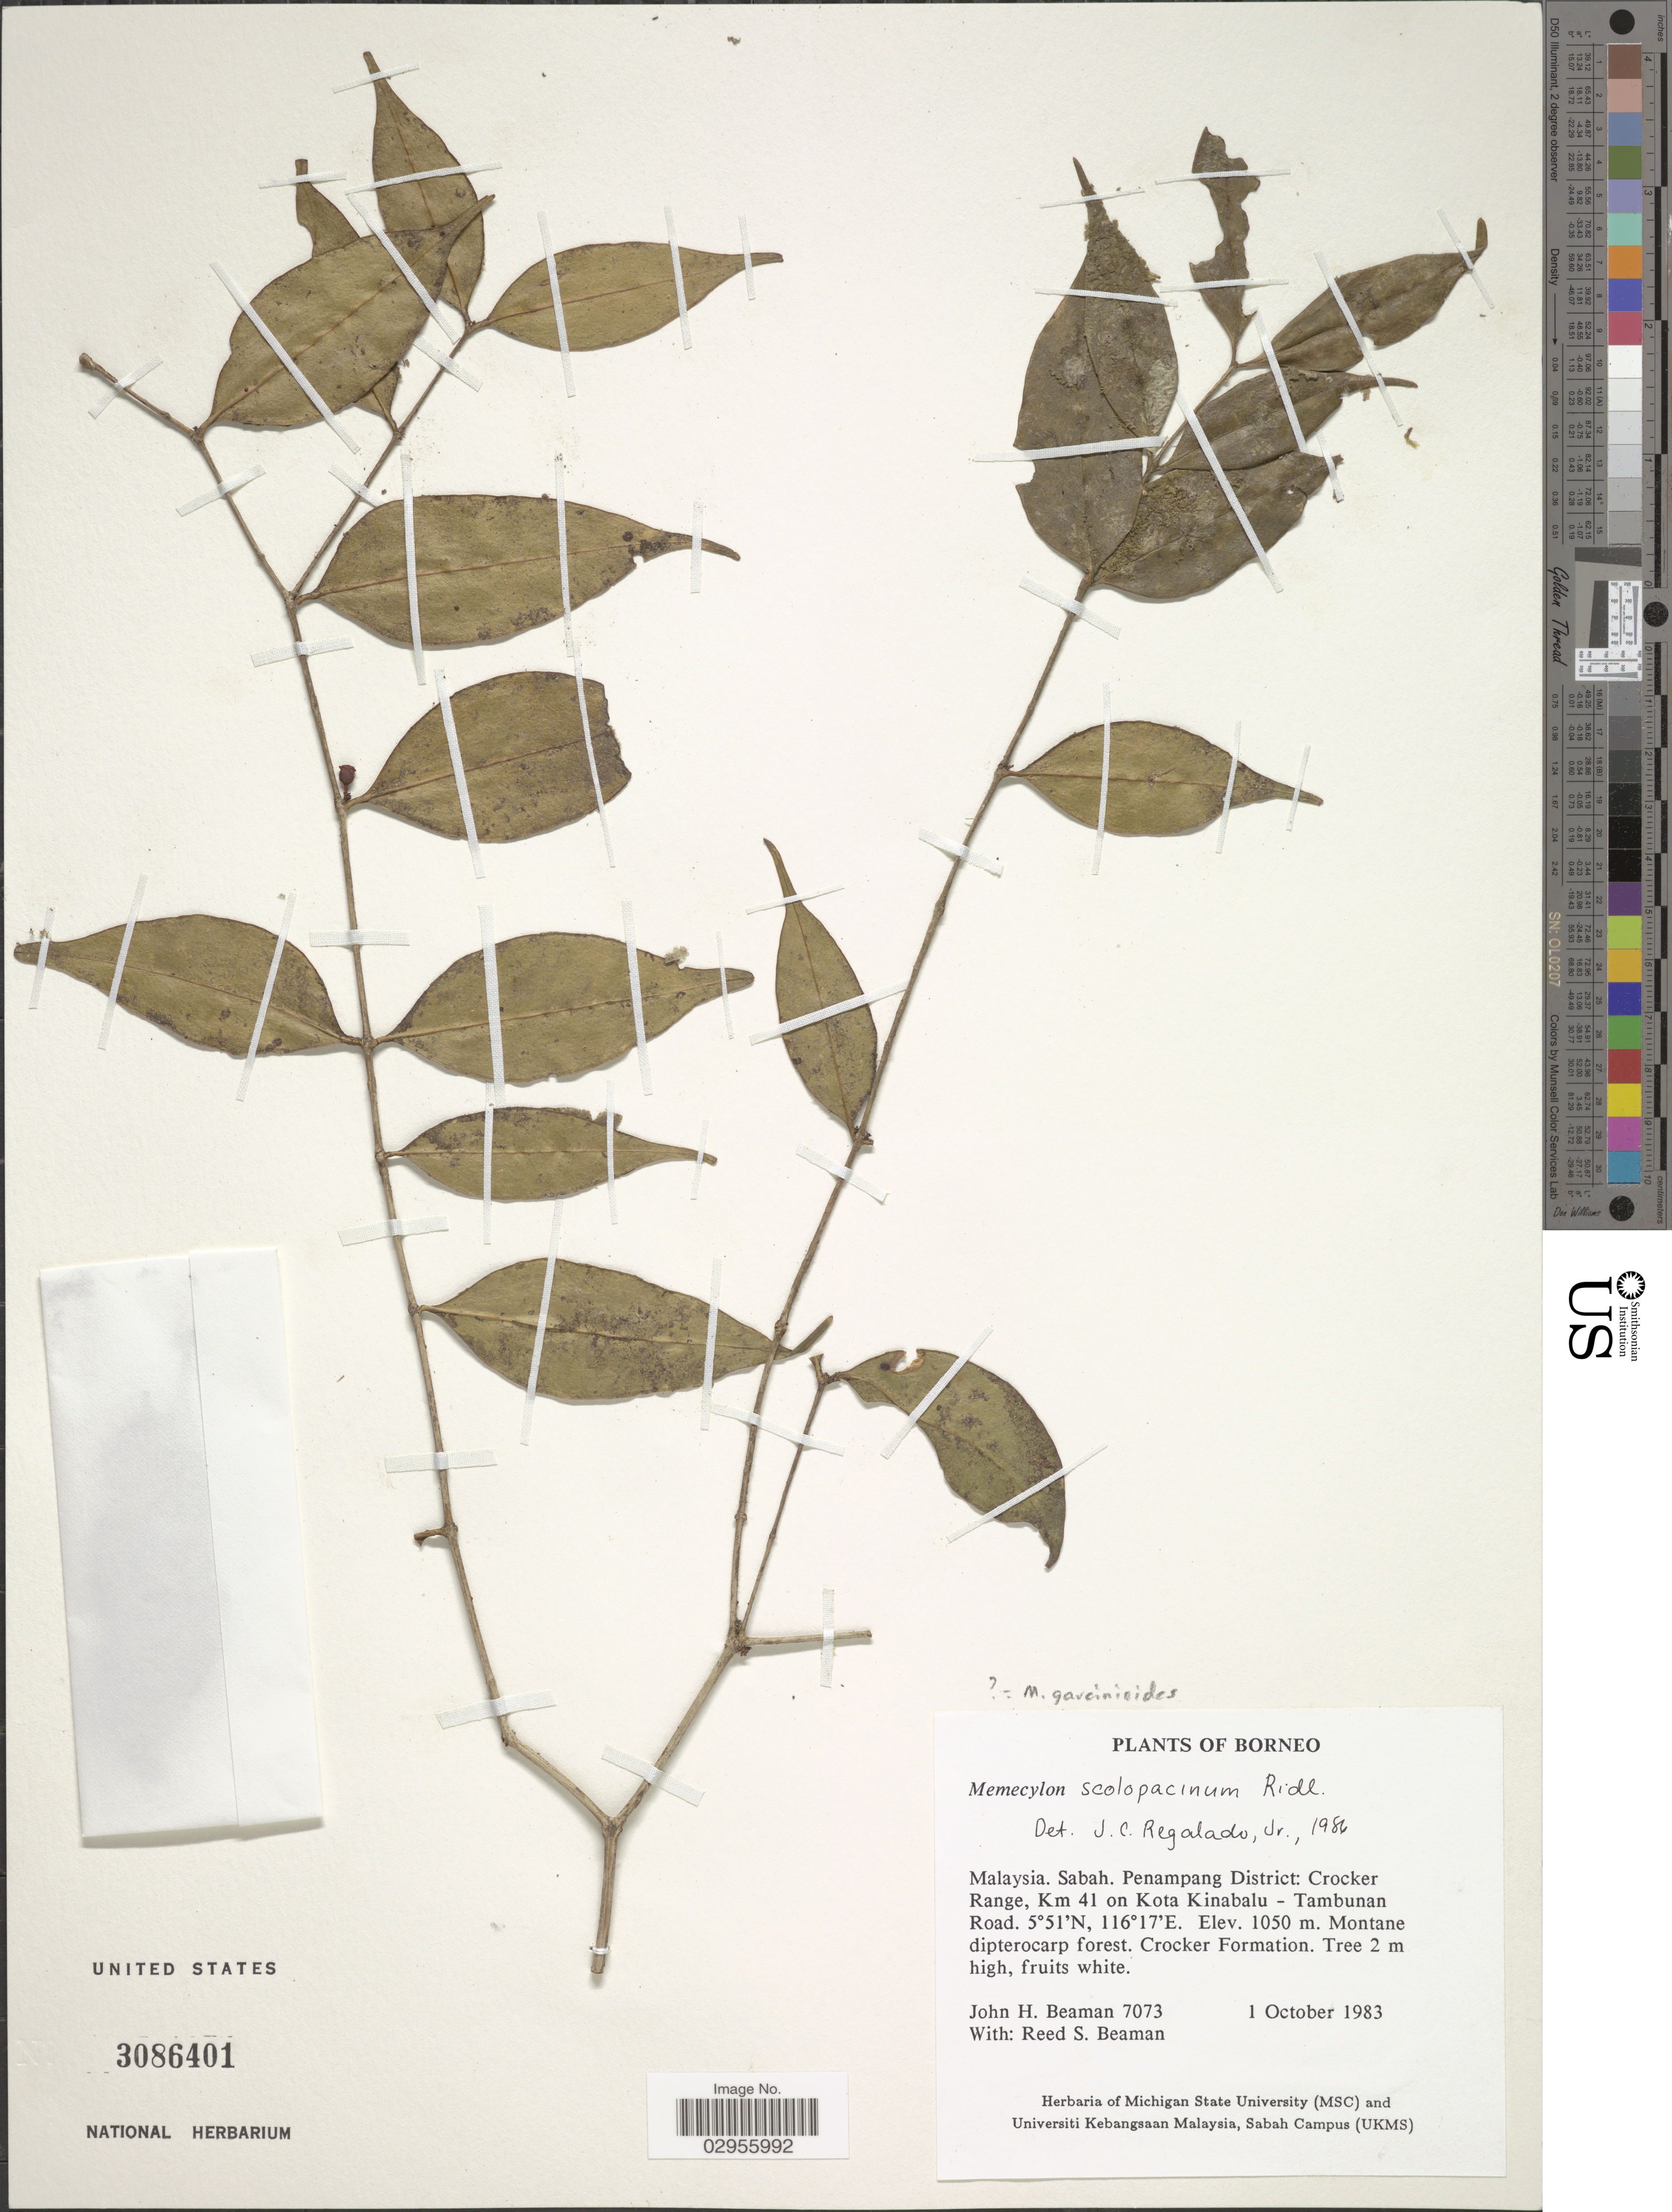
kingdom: Plantae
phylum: Tracheophyta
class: Magnoliopsida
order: Myrtales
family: Melastomataceae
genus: Memecylon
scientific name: Memecylon garcinioides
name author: Blume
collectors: J. H. Beaman & R. S. Beaman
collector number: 7073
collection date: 1983-10-01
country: Malaysia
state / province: Sabah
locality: Borneo. Penampang District: Crocker Range, Km 41 on Kota Kinabalu - Tambunan Road.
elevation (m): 1050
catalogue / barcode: US 3086401